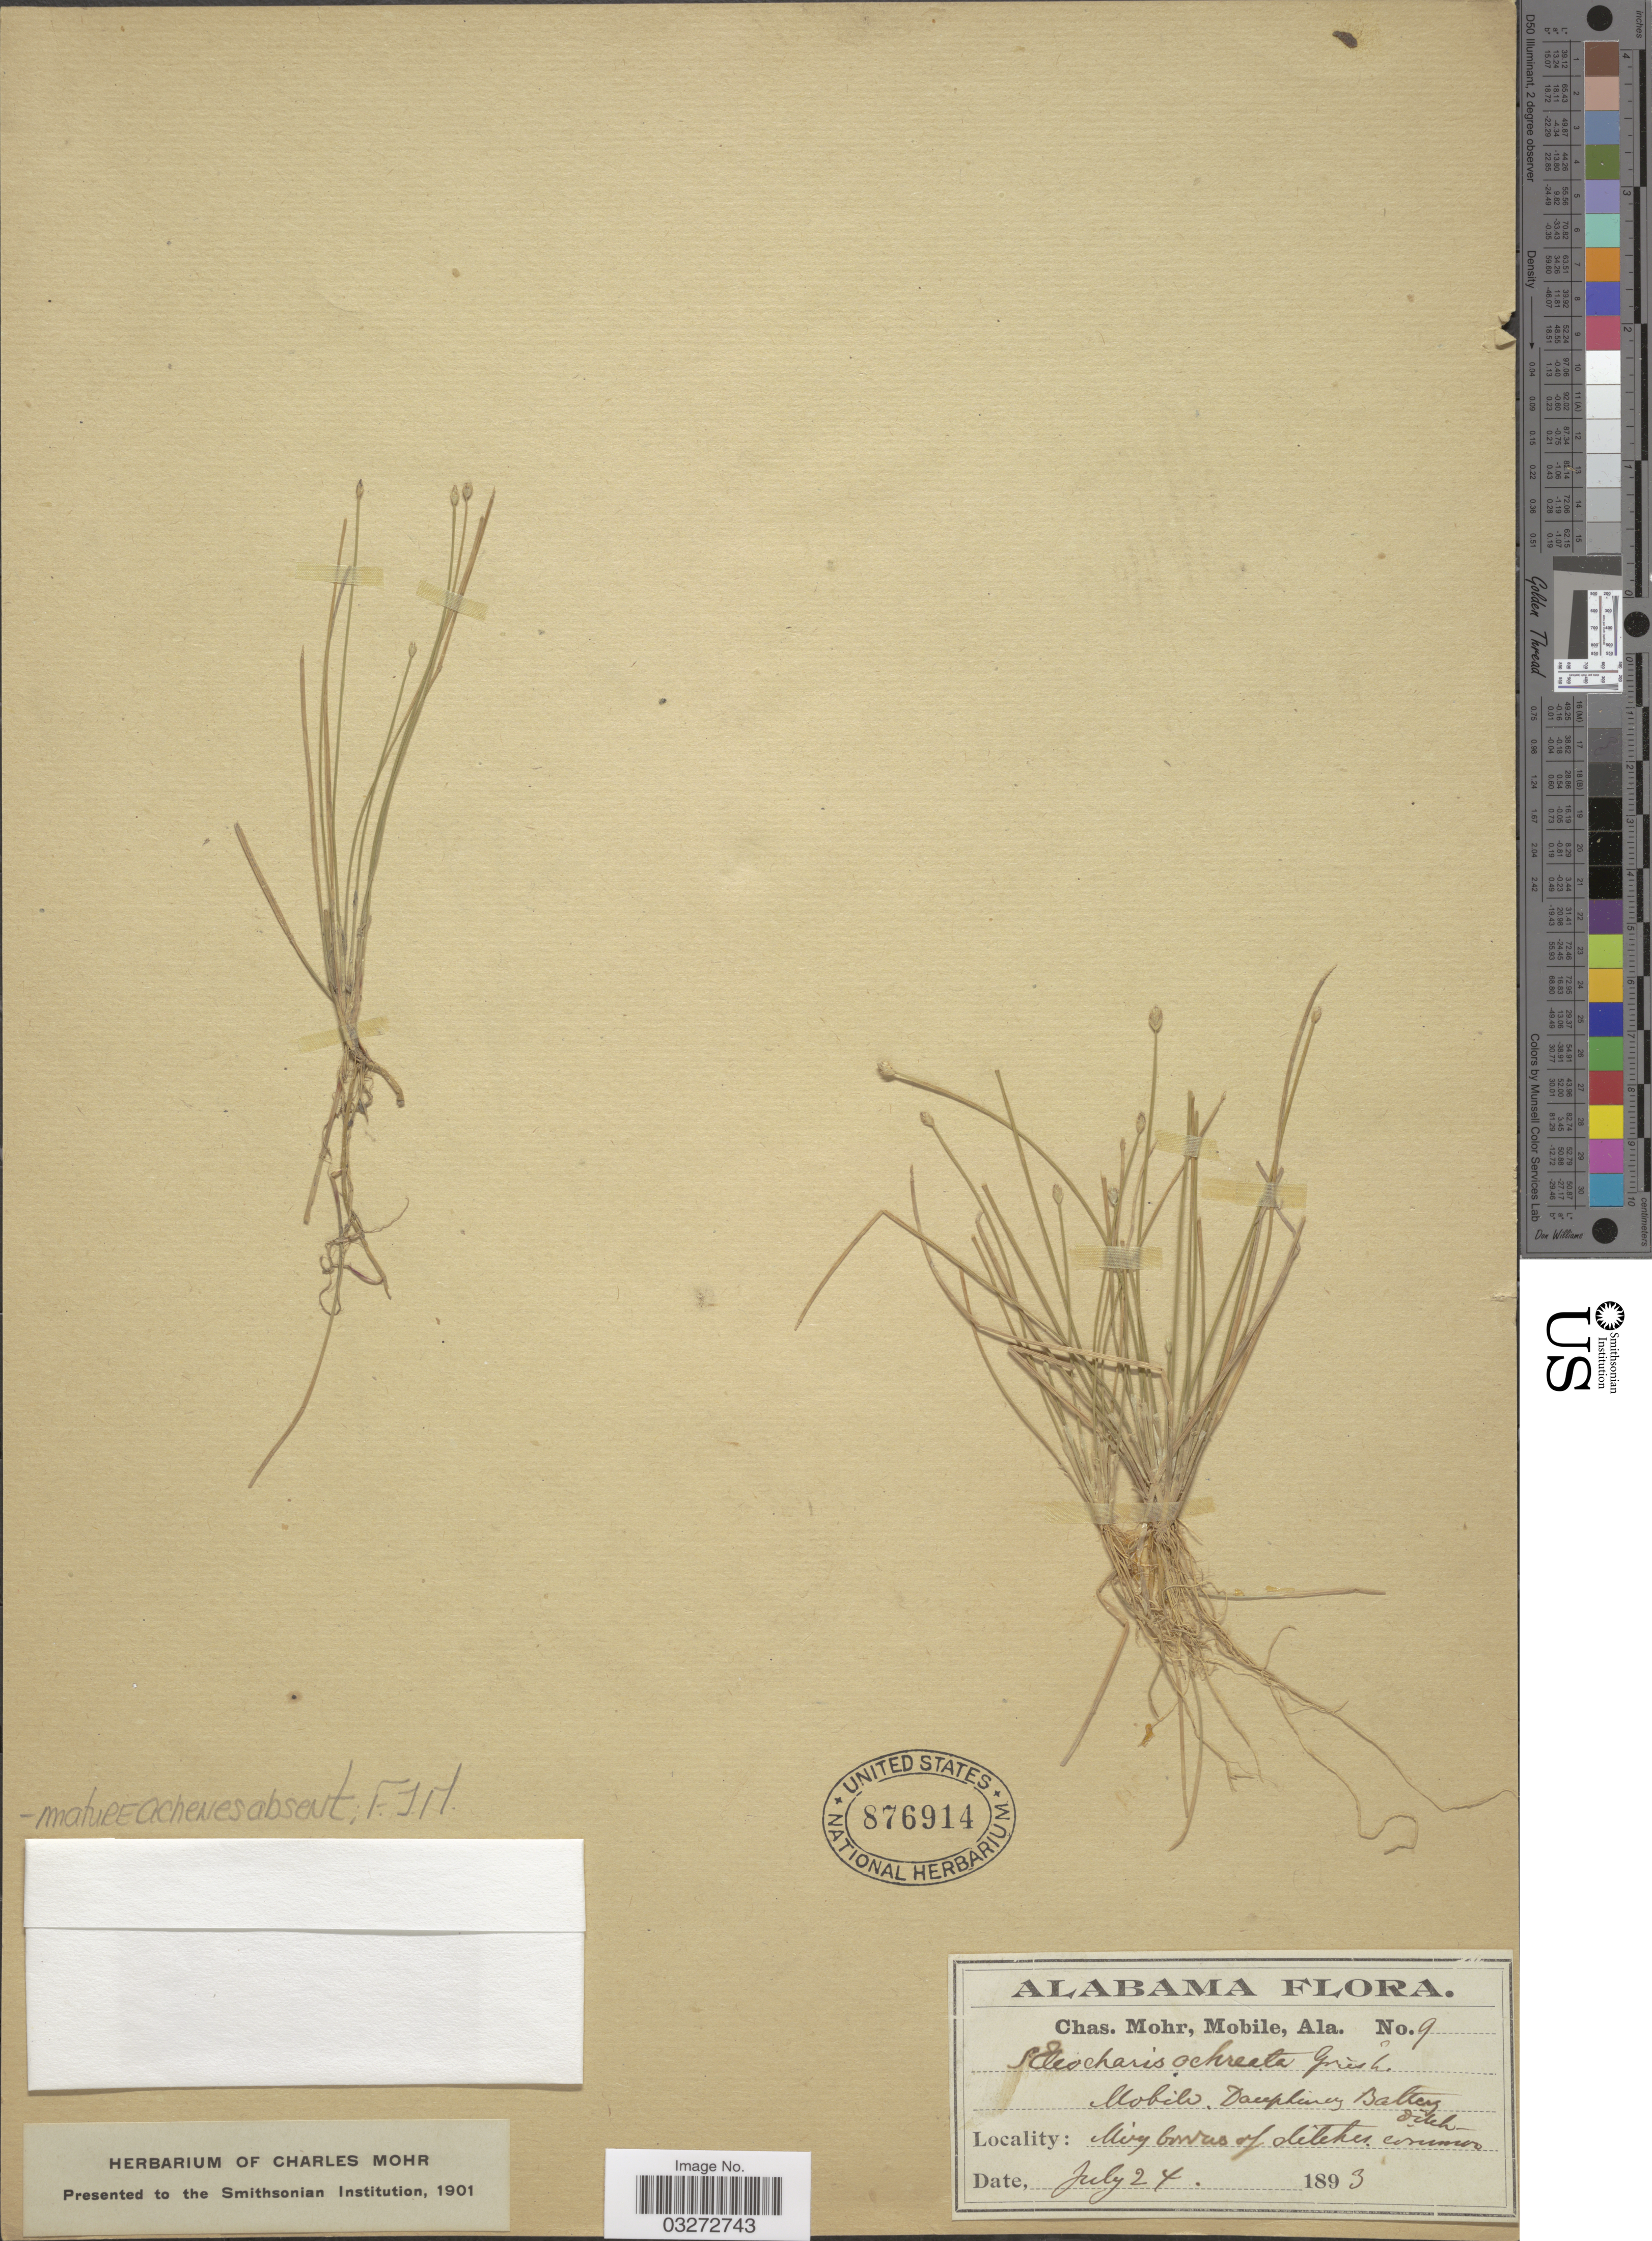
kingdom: Plantae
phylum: Tracheophyta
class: Liliopsida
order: Poales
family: Cyperaceae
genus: Eleocharis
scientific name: Eleocharis flavescens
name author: (Poir.) Urb.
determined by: Strong, Mark T., (BOT), Smithsonian Institution - National Museum of Natural History (UNITED STATES)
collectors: Mohr, C. T. (herbarium)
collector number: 9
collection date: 1893-07-24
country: United States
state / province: Alabama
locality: Mobile. Dauphin Battery ditch.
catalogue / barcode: US 876914